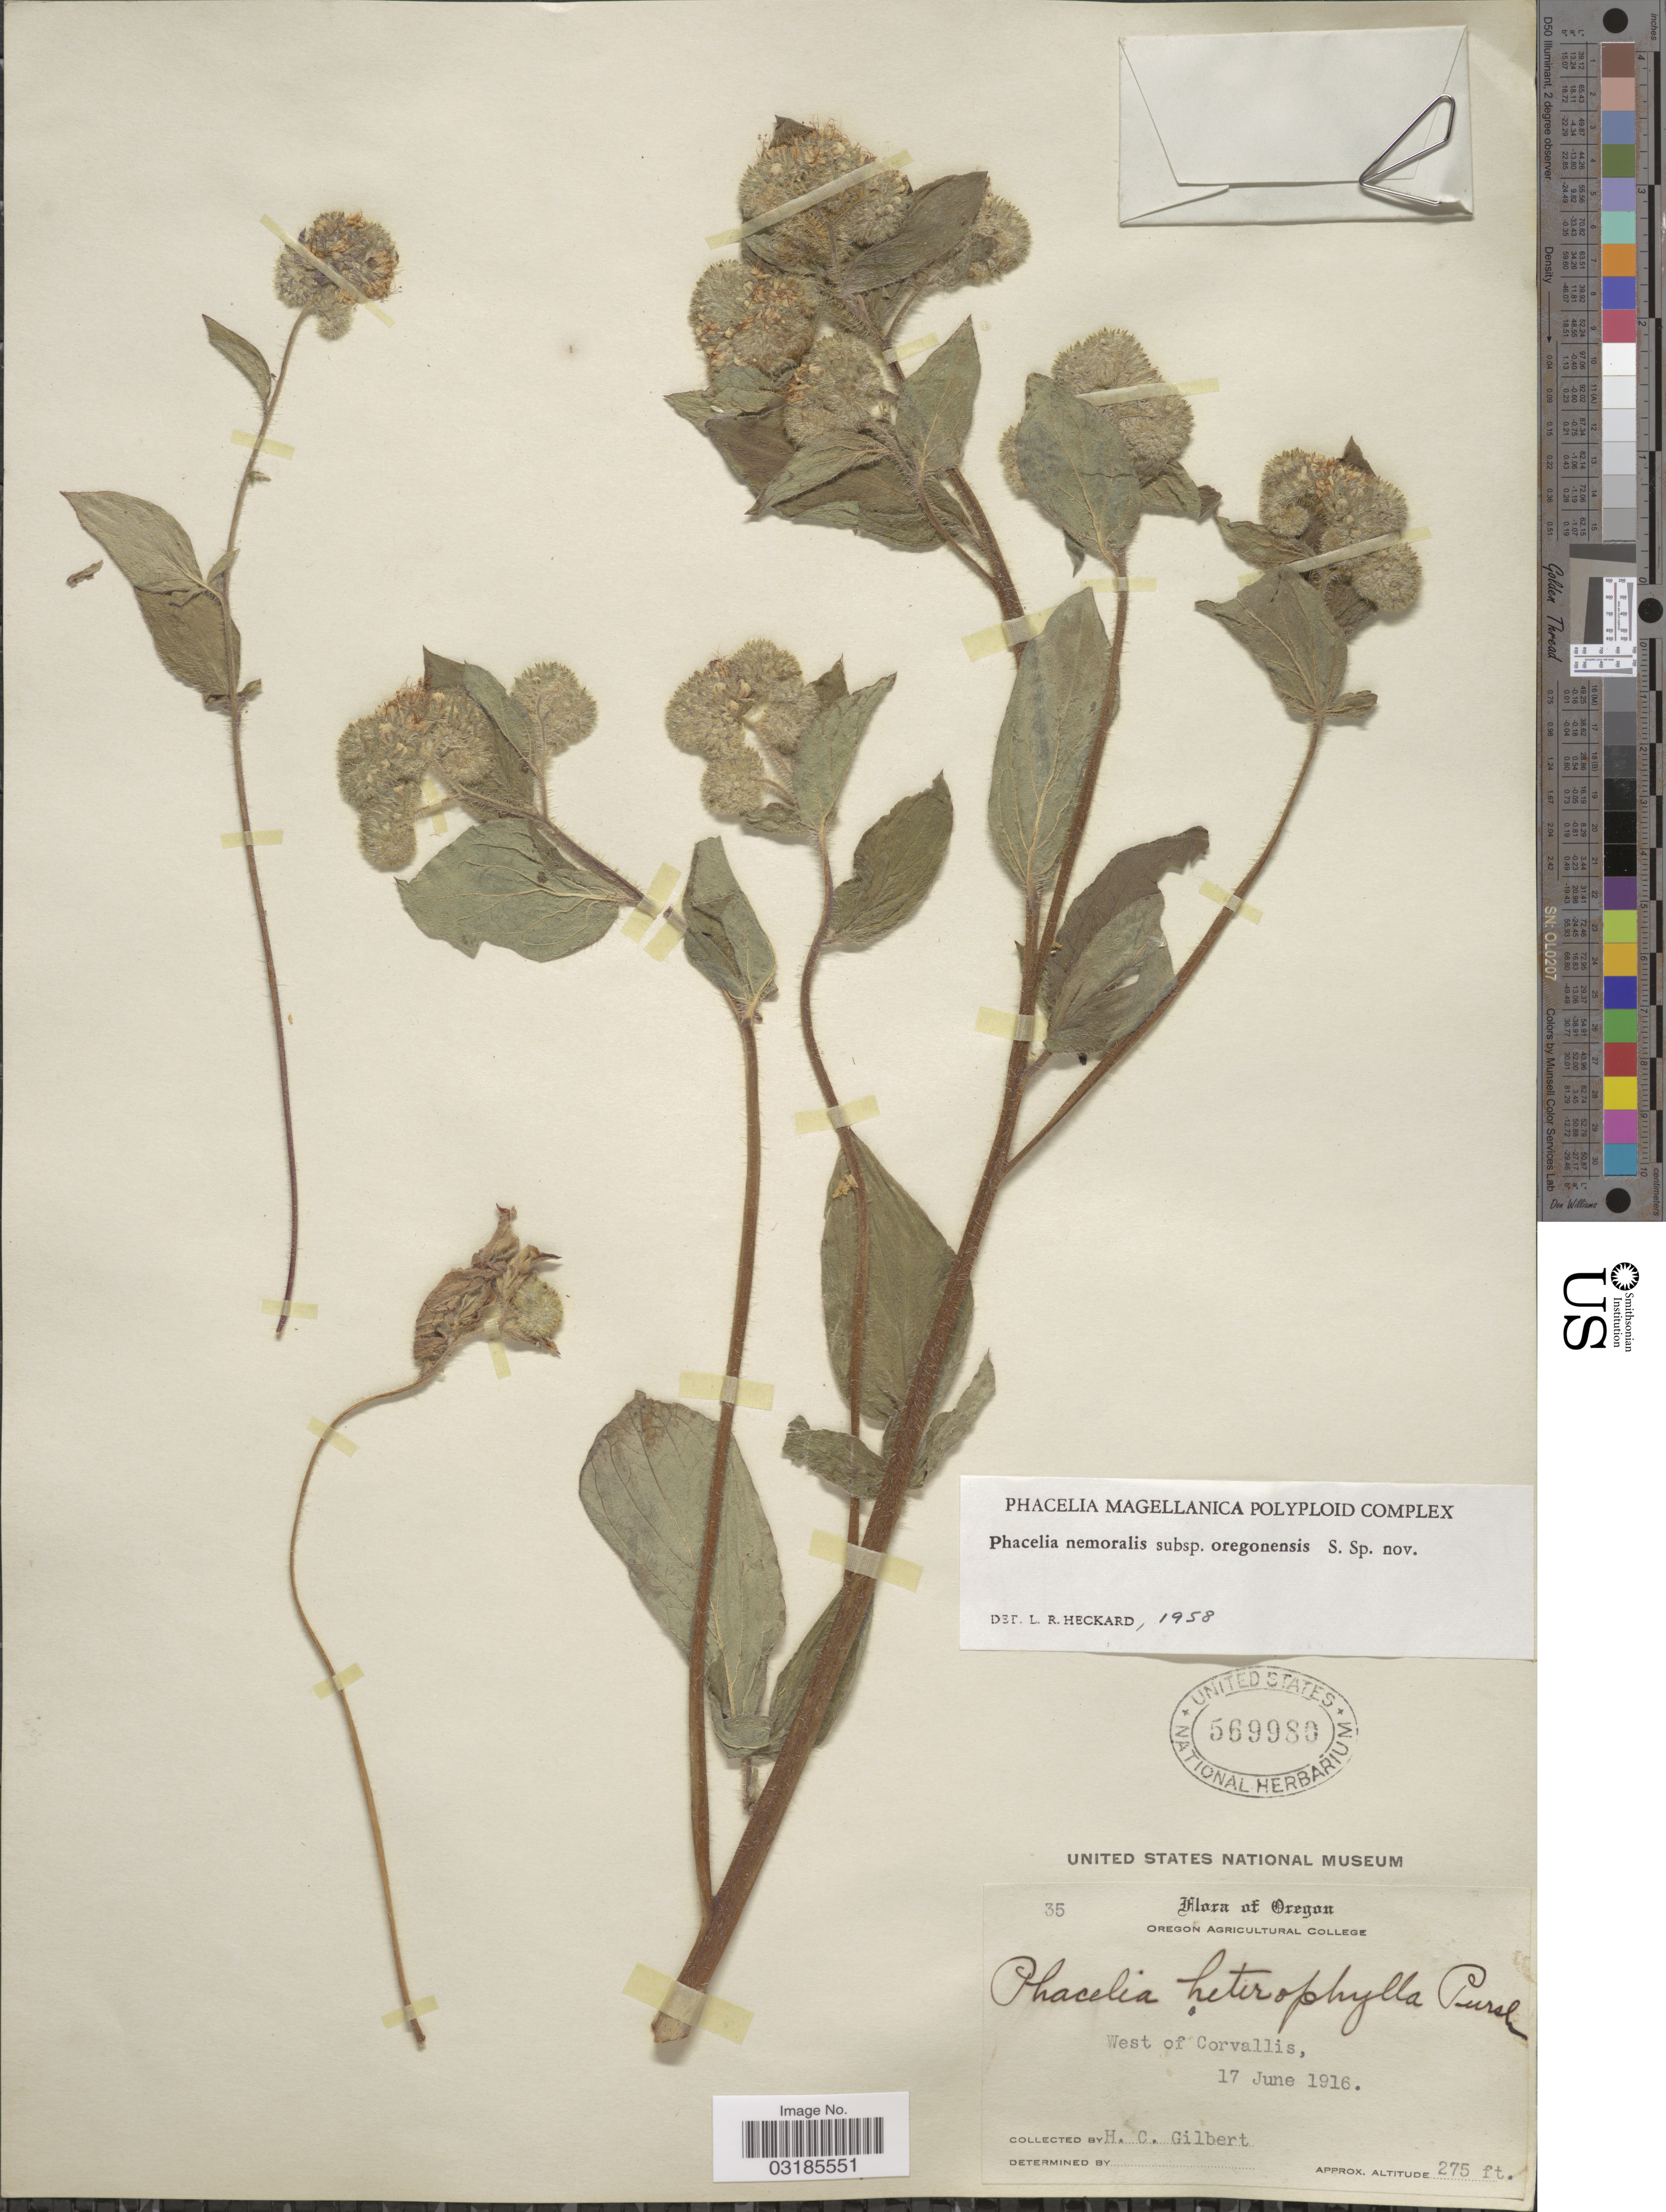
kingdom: Plantae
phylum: Tracheophyta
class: Magnoliopsida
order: Boraginales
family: Hydrophyllaceae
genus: Phacelia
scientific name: Phacelia nemoralis subsp. oregonensis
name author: Heckard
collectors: H. Gilbert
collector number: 35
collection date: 1916-06-17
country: United States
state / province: Oregon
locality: West of Corvallis.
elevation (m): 84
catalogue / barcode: US 569980